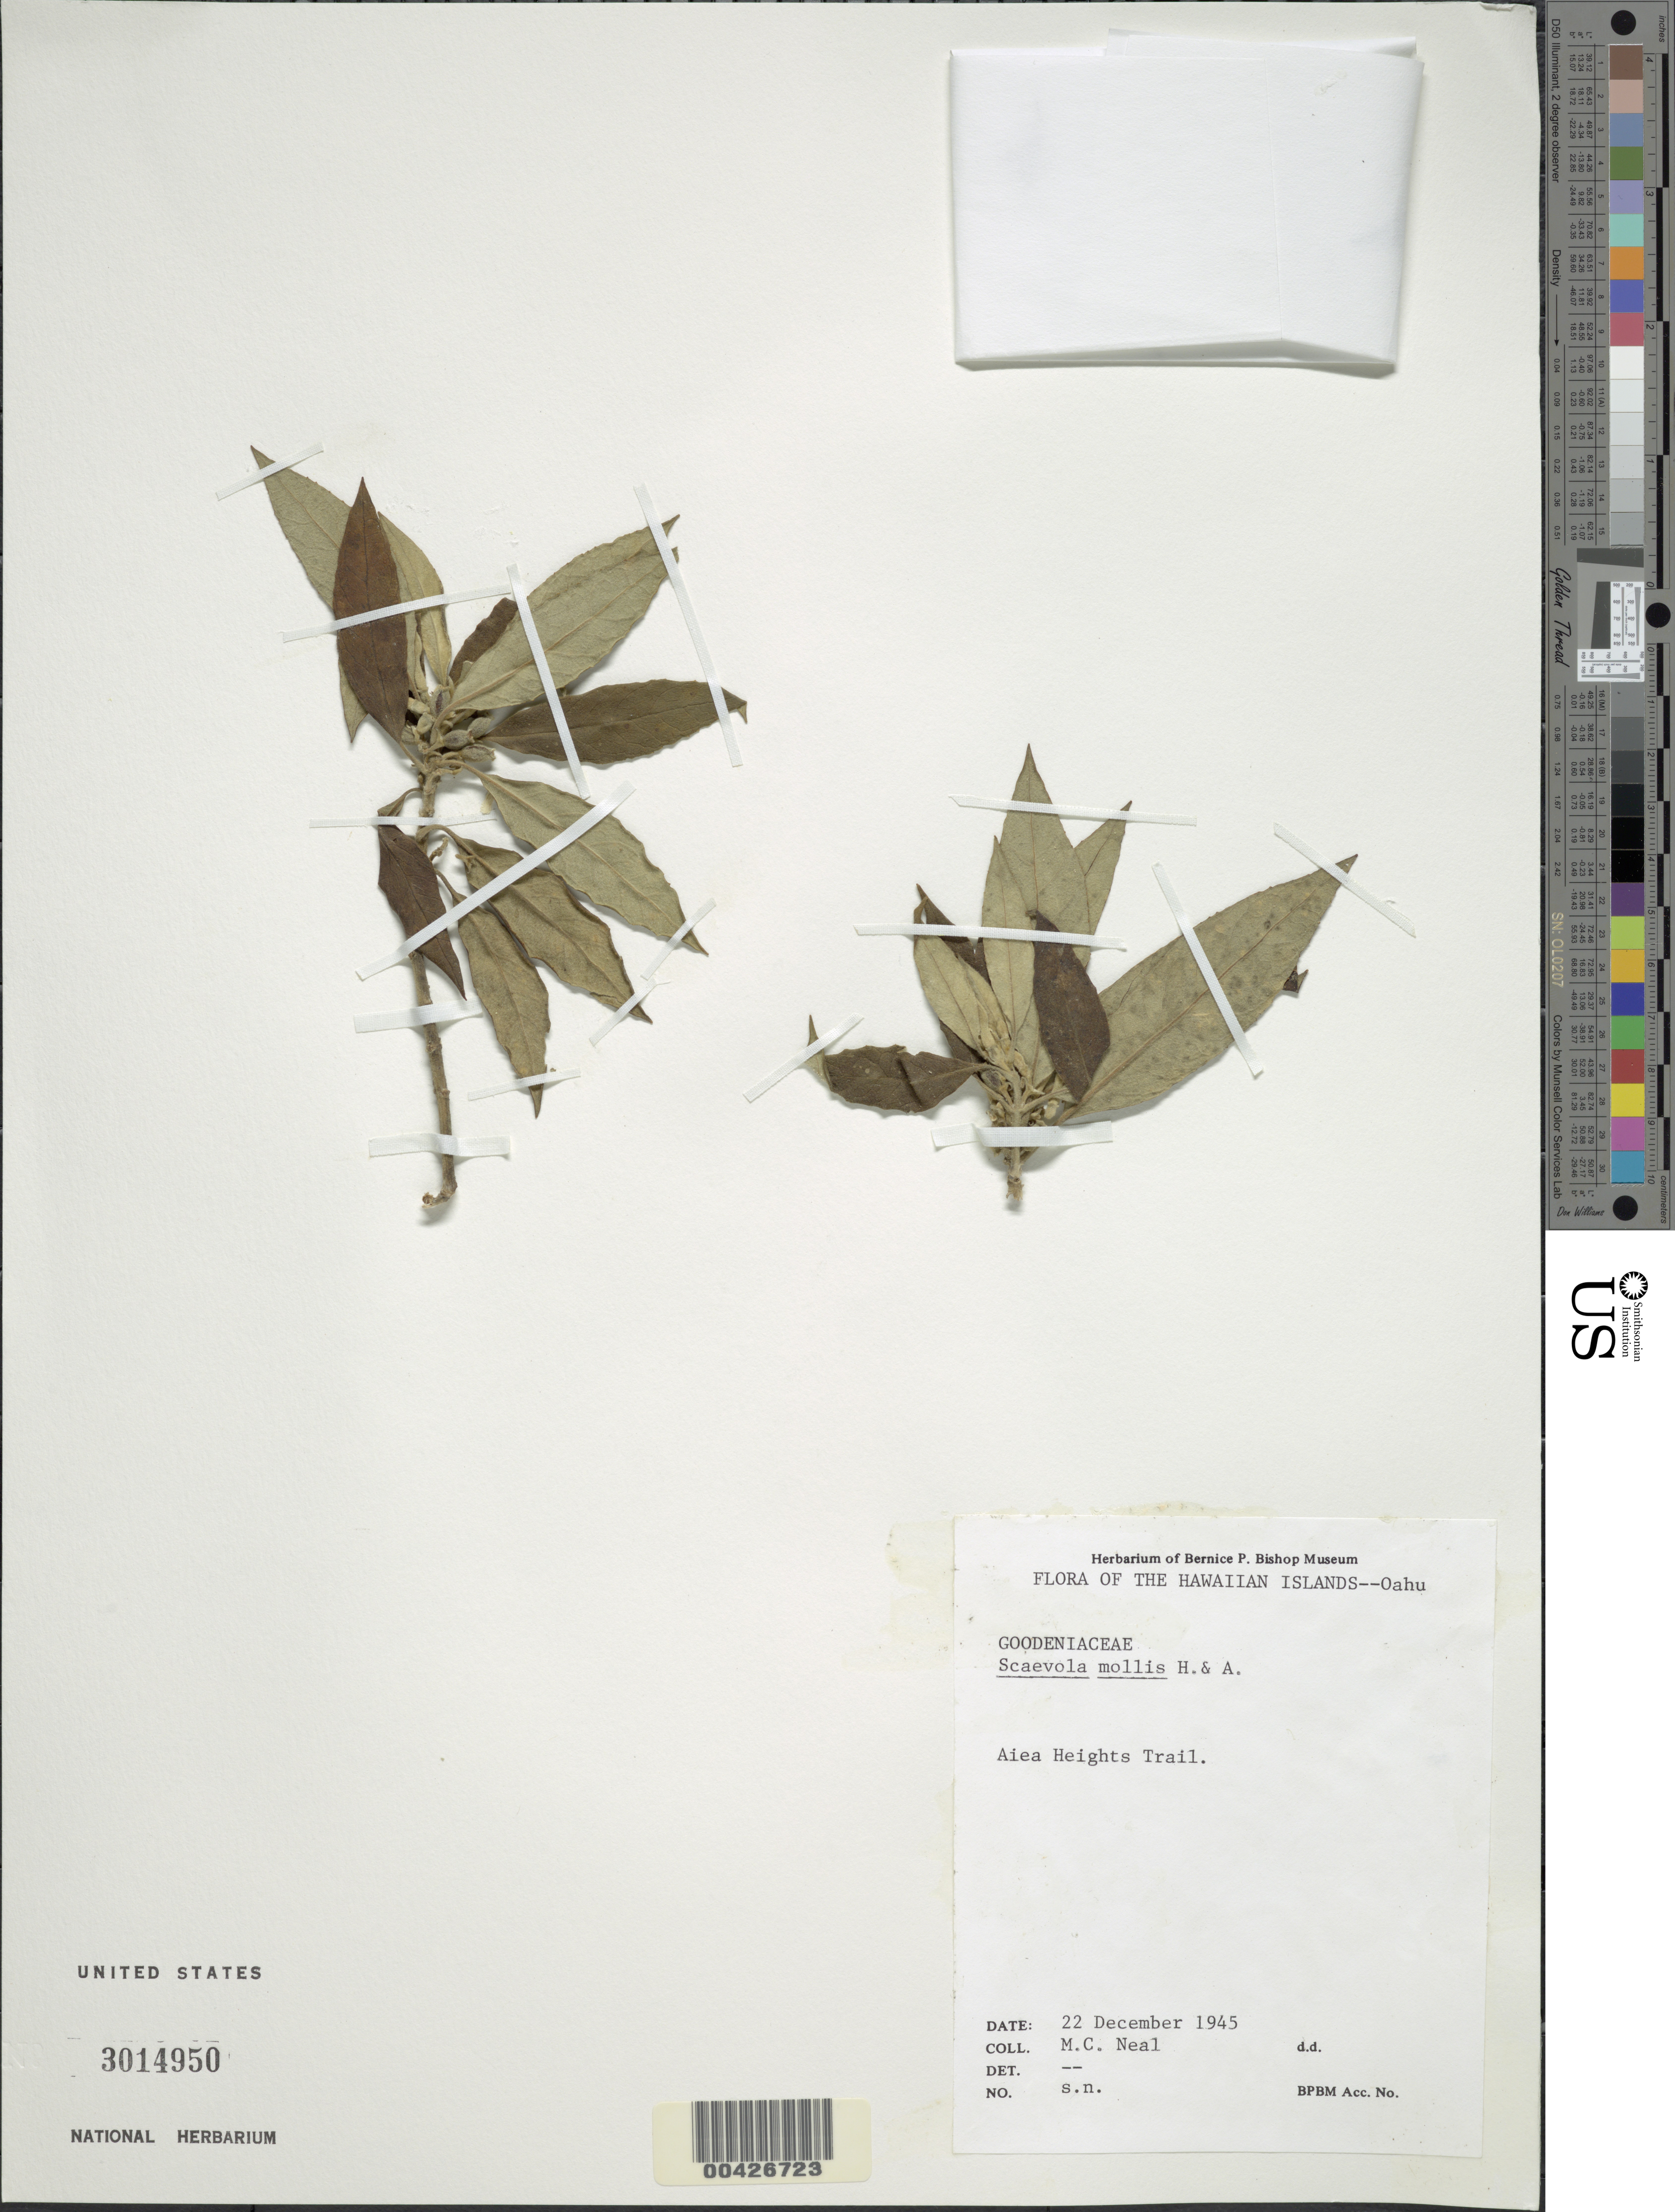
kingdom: Plantae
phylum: Tracheophyta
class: Magnoliopsida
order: Asterales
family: Goodeniaceae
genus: Scaevola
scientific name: Scaevola mollis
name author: Hook. & Arn.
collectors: W. Ning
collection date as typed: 22 Dec 1945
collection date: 1945-12-22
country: United States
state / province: Hawaii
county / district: Honolulu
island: Oahu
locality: Aiea Heights Trail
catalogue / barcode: US 3014950